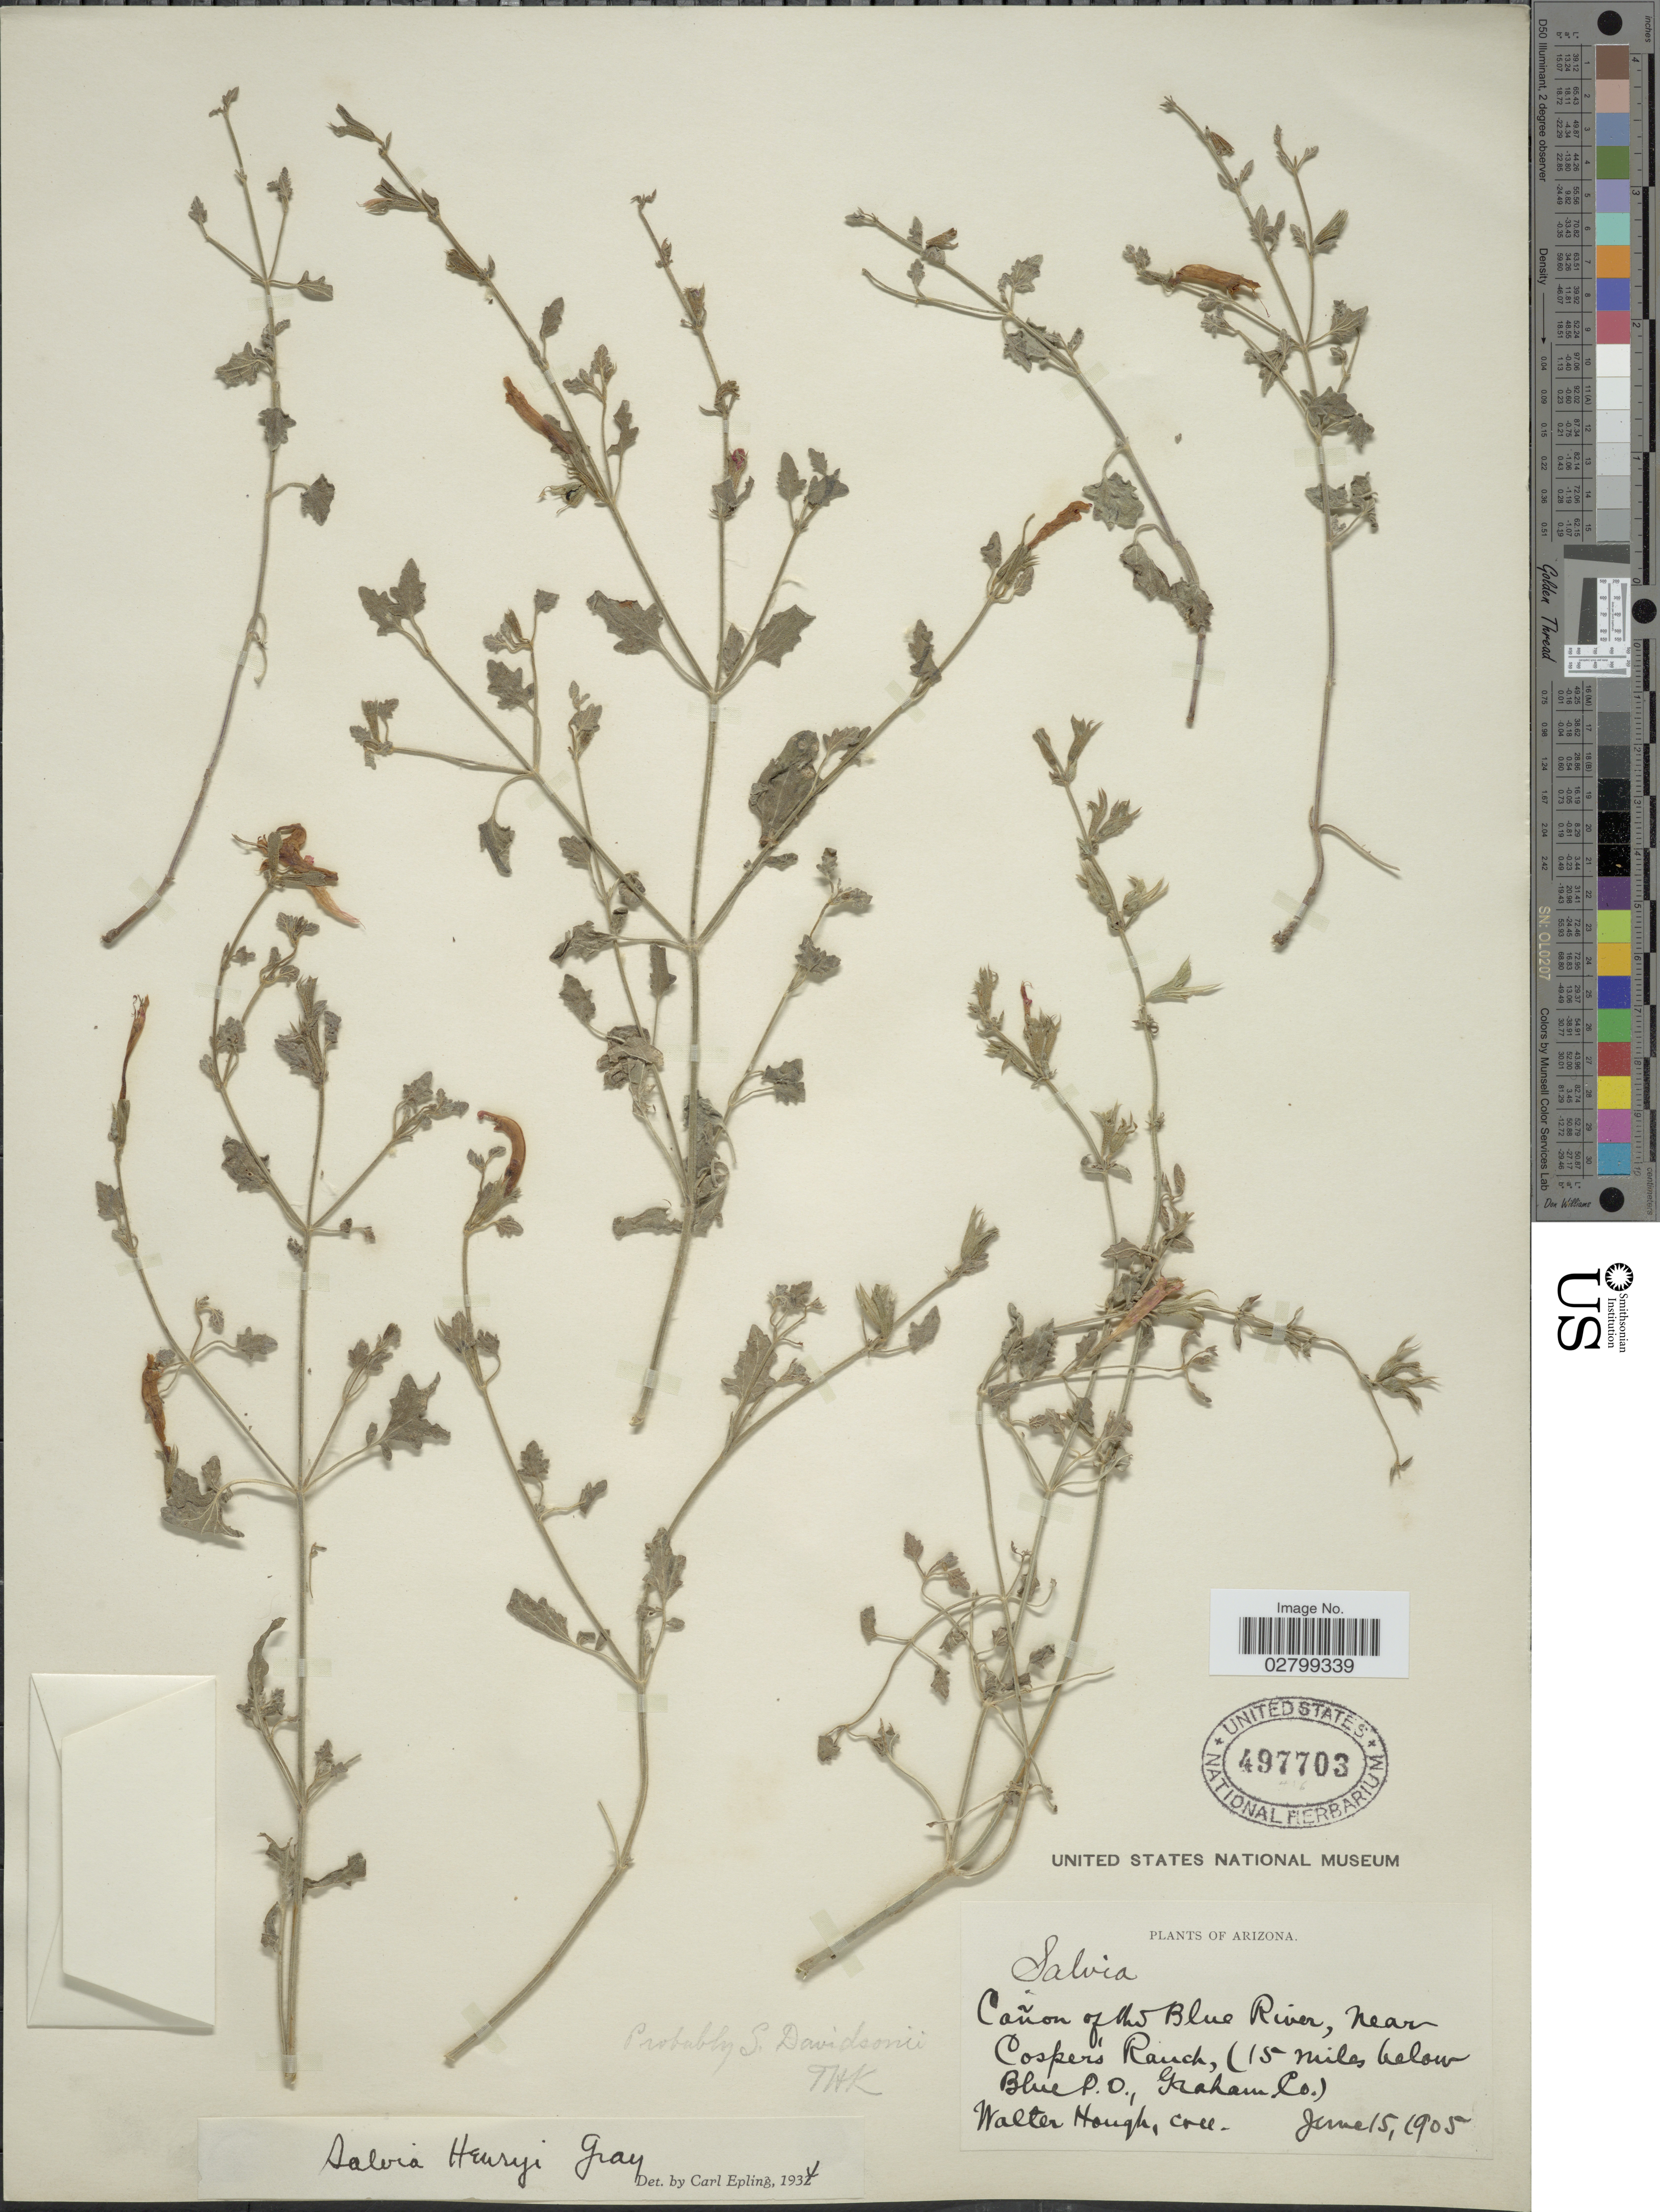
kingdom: Plantae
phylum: Tracheophyta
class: Magnoliopsida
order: Lamiales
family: Lamiaceae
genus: Salvia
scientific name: Salvia davidsonii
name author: Greenm.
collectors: W. Hough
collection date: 1905-06-15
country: United States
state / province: Arizona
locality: Cañon of the Blue River, near Cosper's Ranch, (15 miles below Blue P.O. Graham Co.)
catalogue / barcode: US 497703